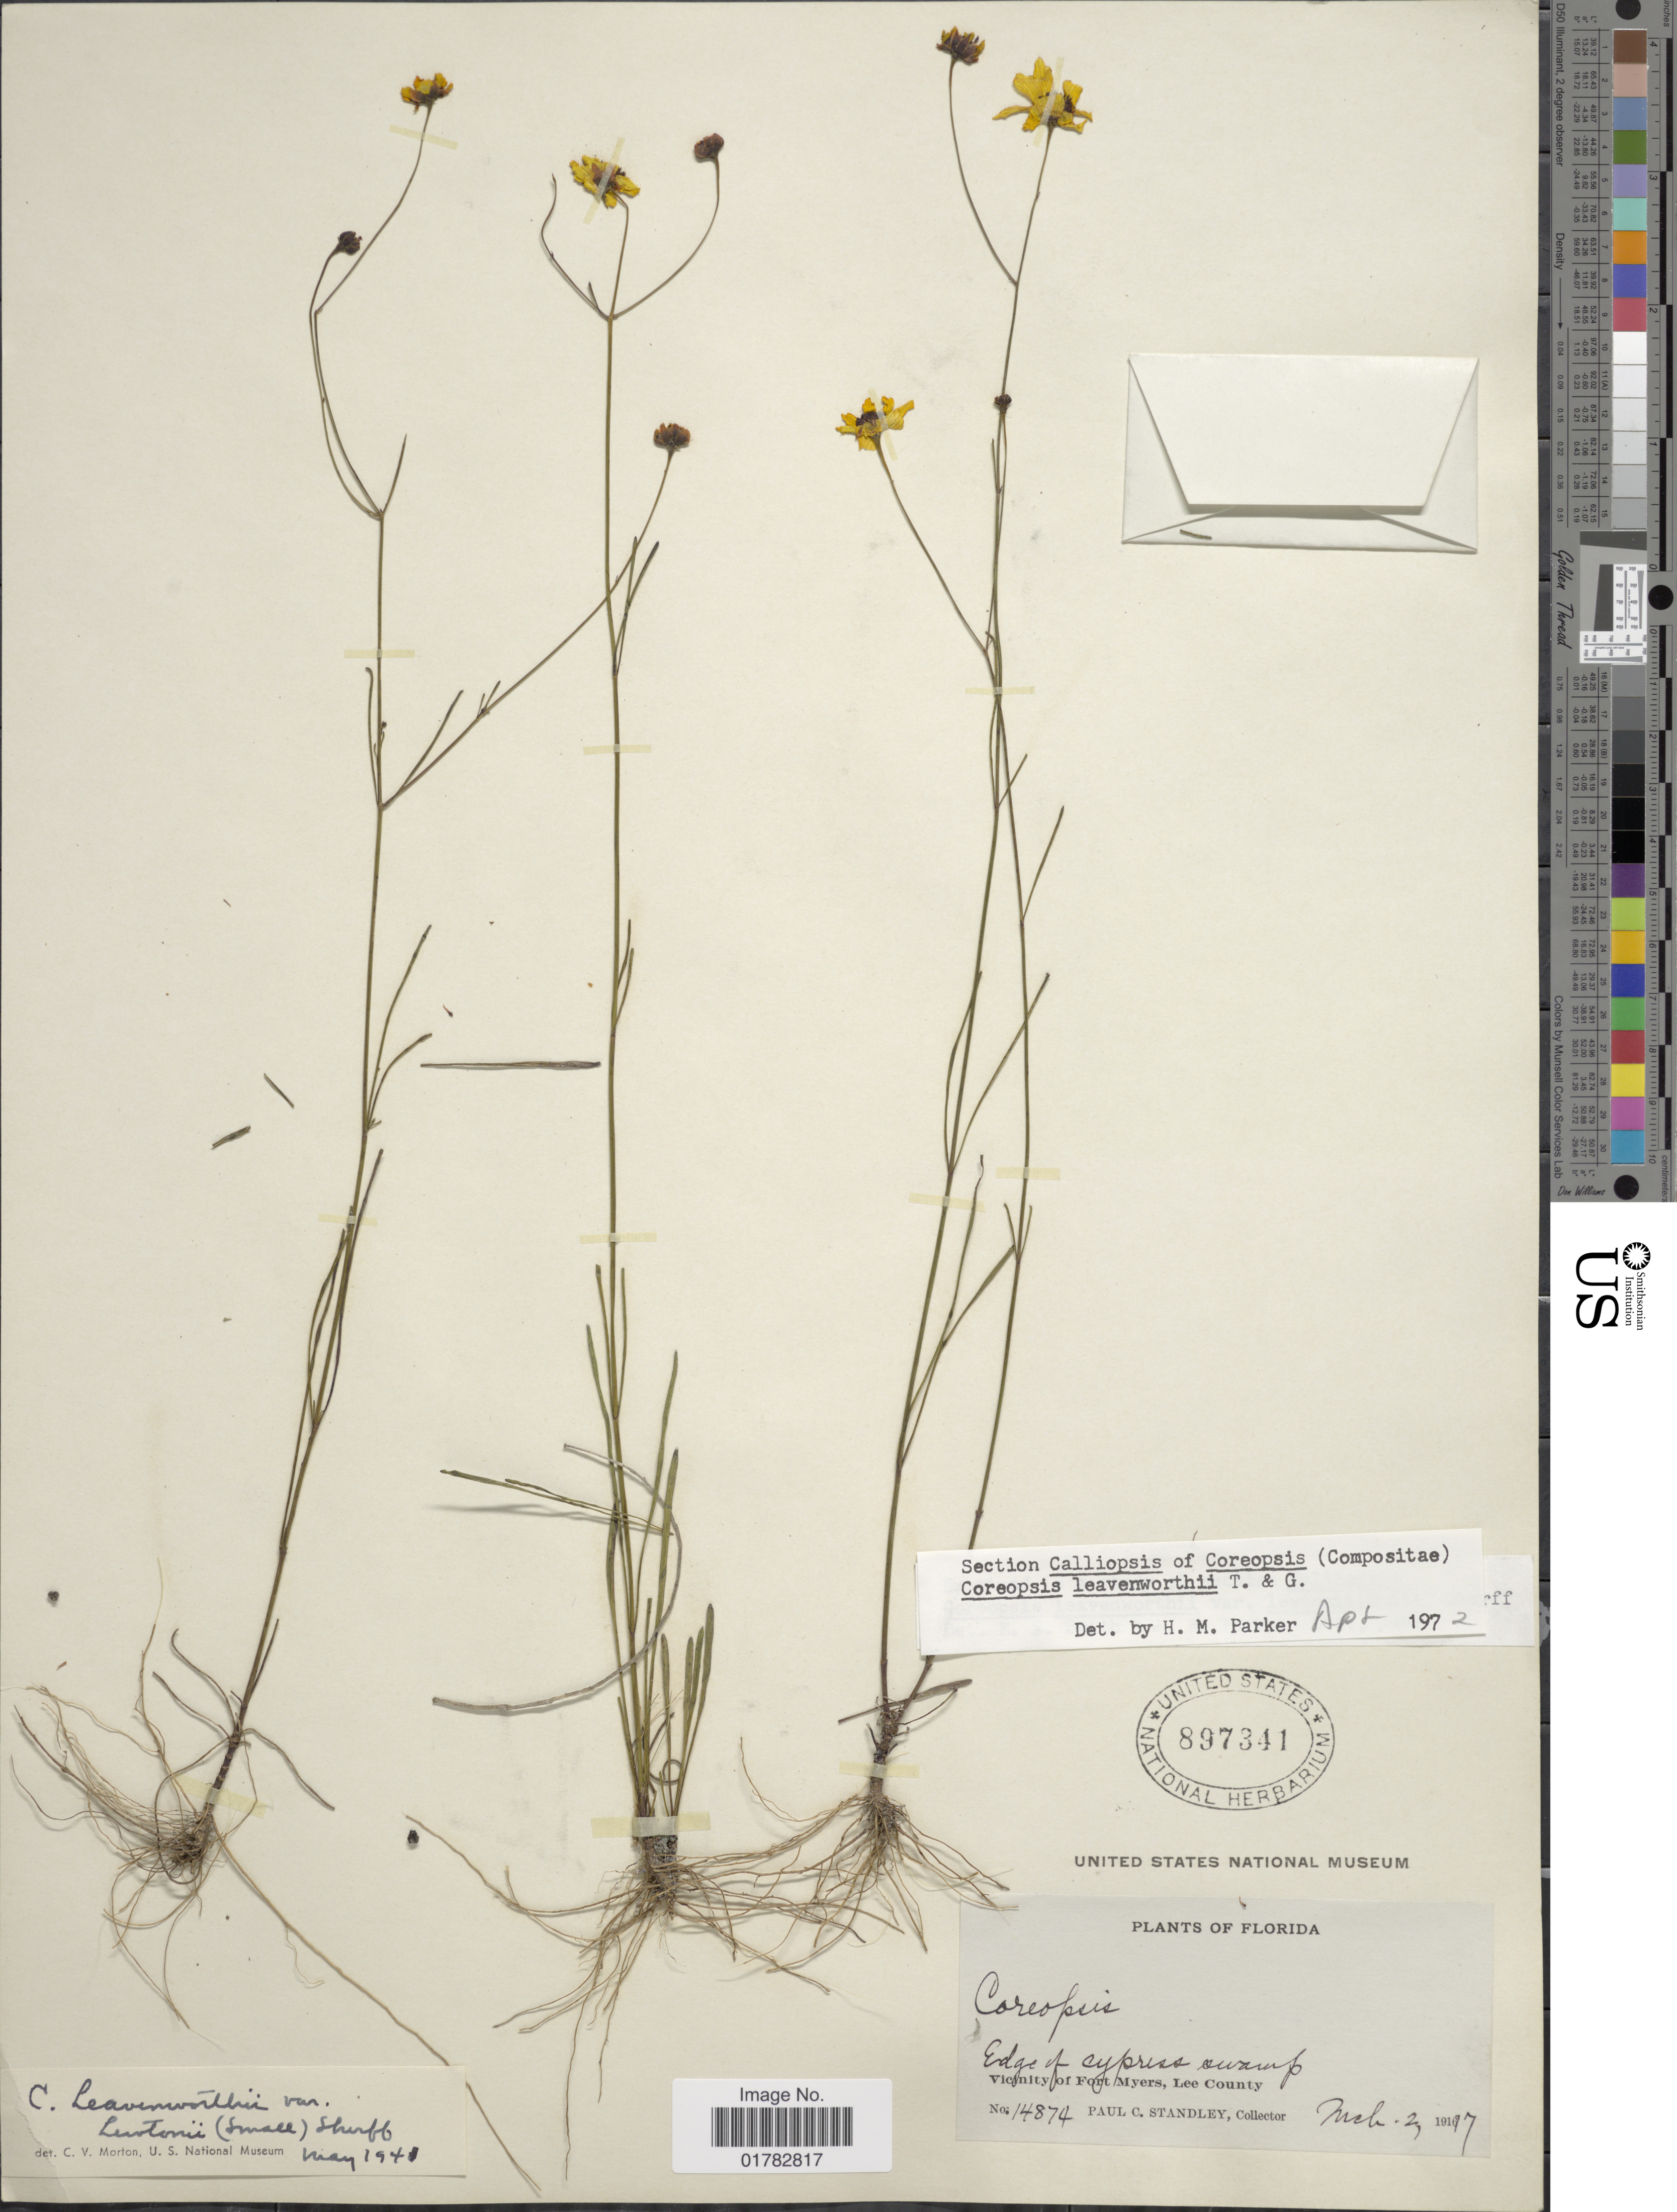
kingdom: Plantae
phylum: Tracheophyta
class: Magnoliopsida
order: Asterales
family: Asteraceae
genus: Coreopsis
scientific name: Coreopsis leavenworthii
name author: Torr. & A. Gray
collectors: P. C. Standley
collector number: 14874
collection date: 1917-03-02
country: United States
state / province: Florida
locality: Edge of cypress swamp, vicinity of Fort Myers, Lee County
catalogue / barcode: US 897341